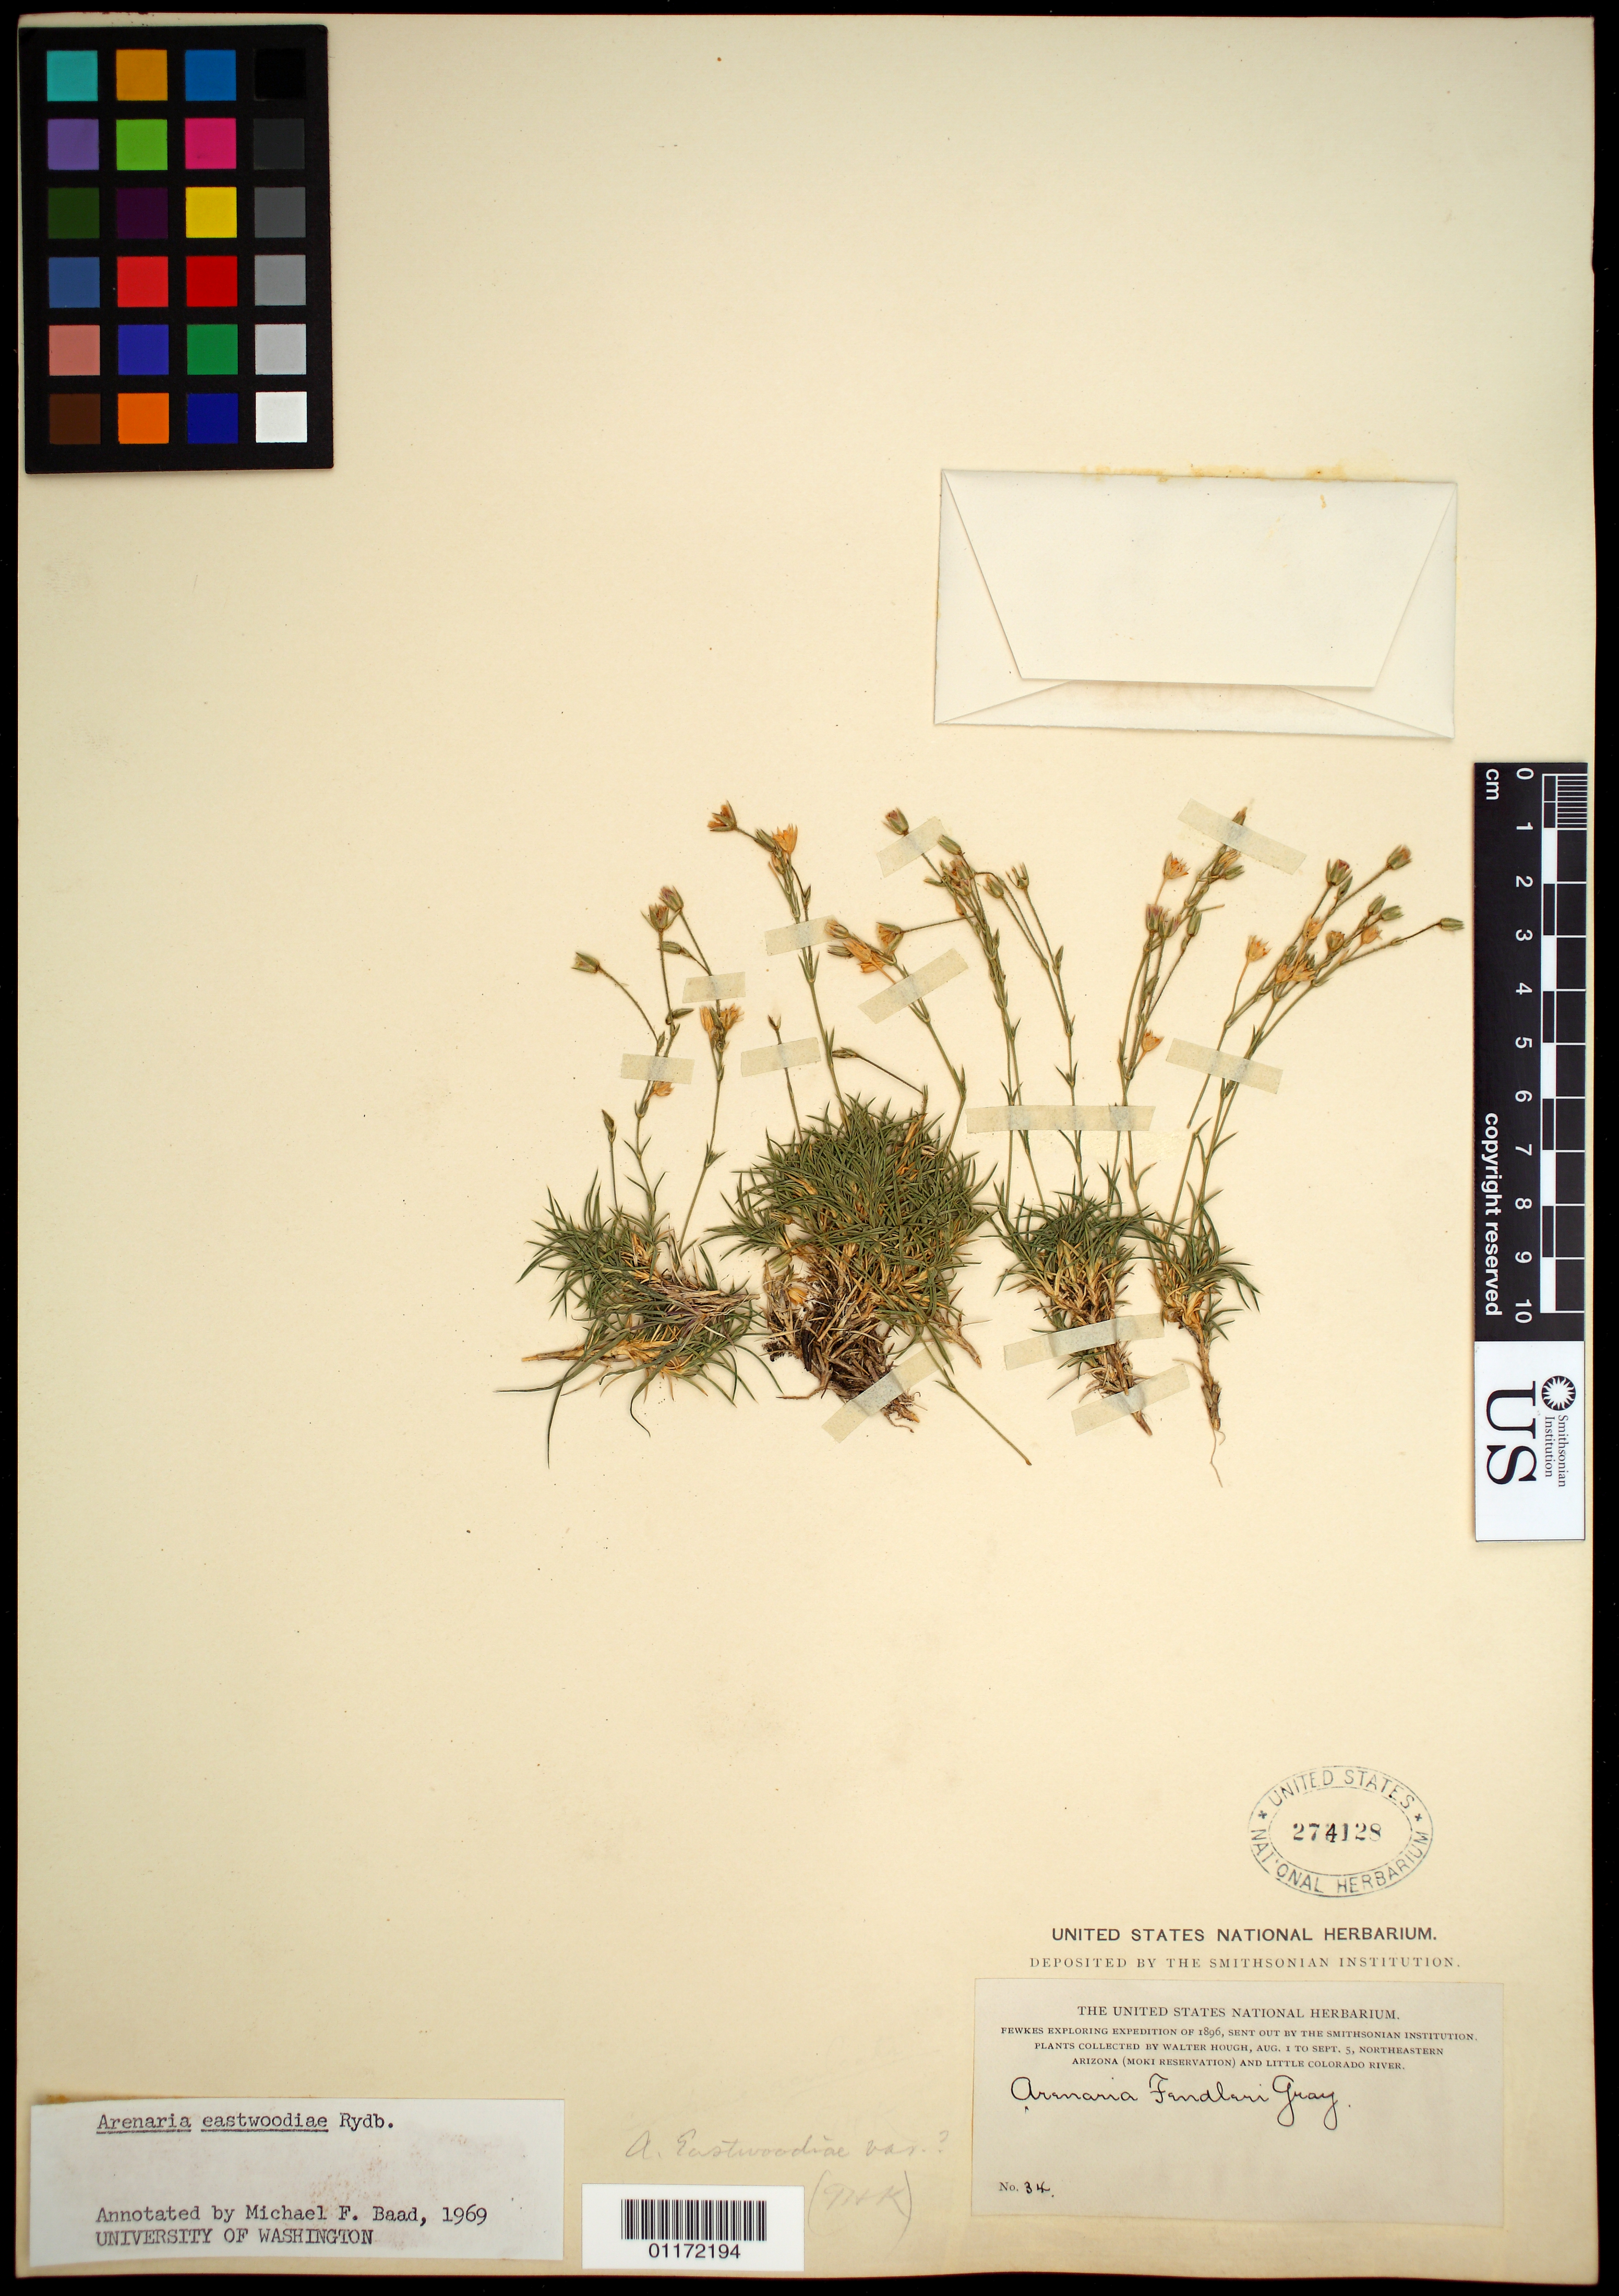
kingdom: Plantae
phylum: Tracheophyta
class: Magnoliopsida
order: Caryophyllales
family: Caryophyllaceae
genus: Eremogone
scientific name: Eremogone eastwoodiae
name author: (Rydb.) Ikonn.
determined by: Strong, Mark T., (BOT), Smithsonian Institution - National Museum of Natural History (UNITED STATES)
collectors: W. Hough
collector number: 34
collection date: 1896-08-01/1896-09-05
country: United States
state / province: Arizona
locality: Northeastern Arizona and Little Colorado River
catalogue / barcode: US 274128